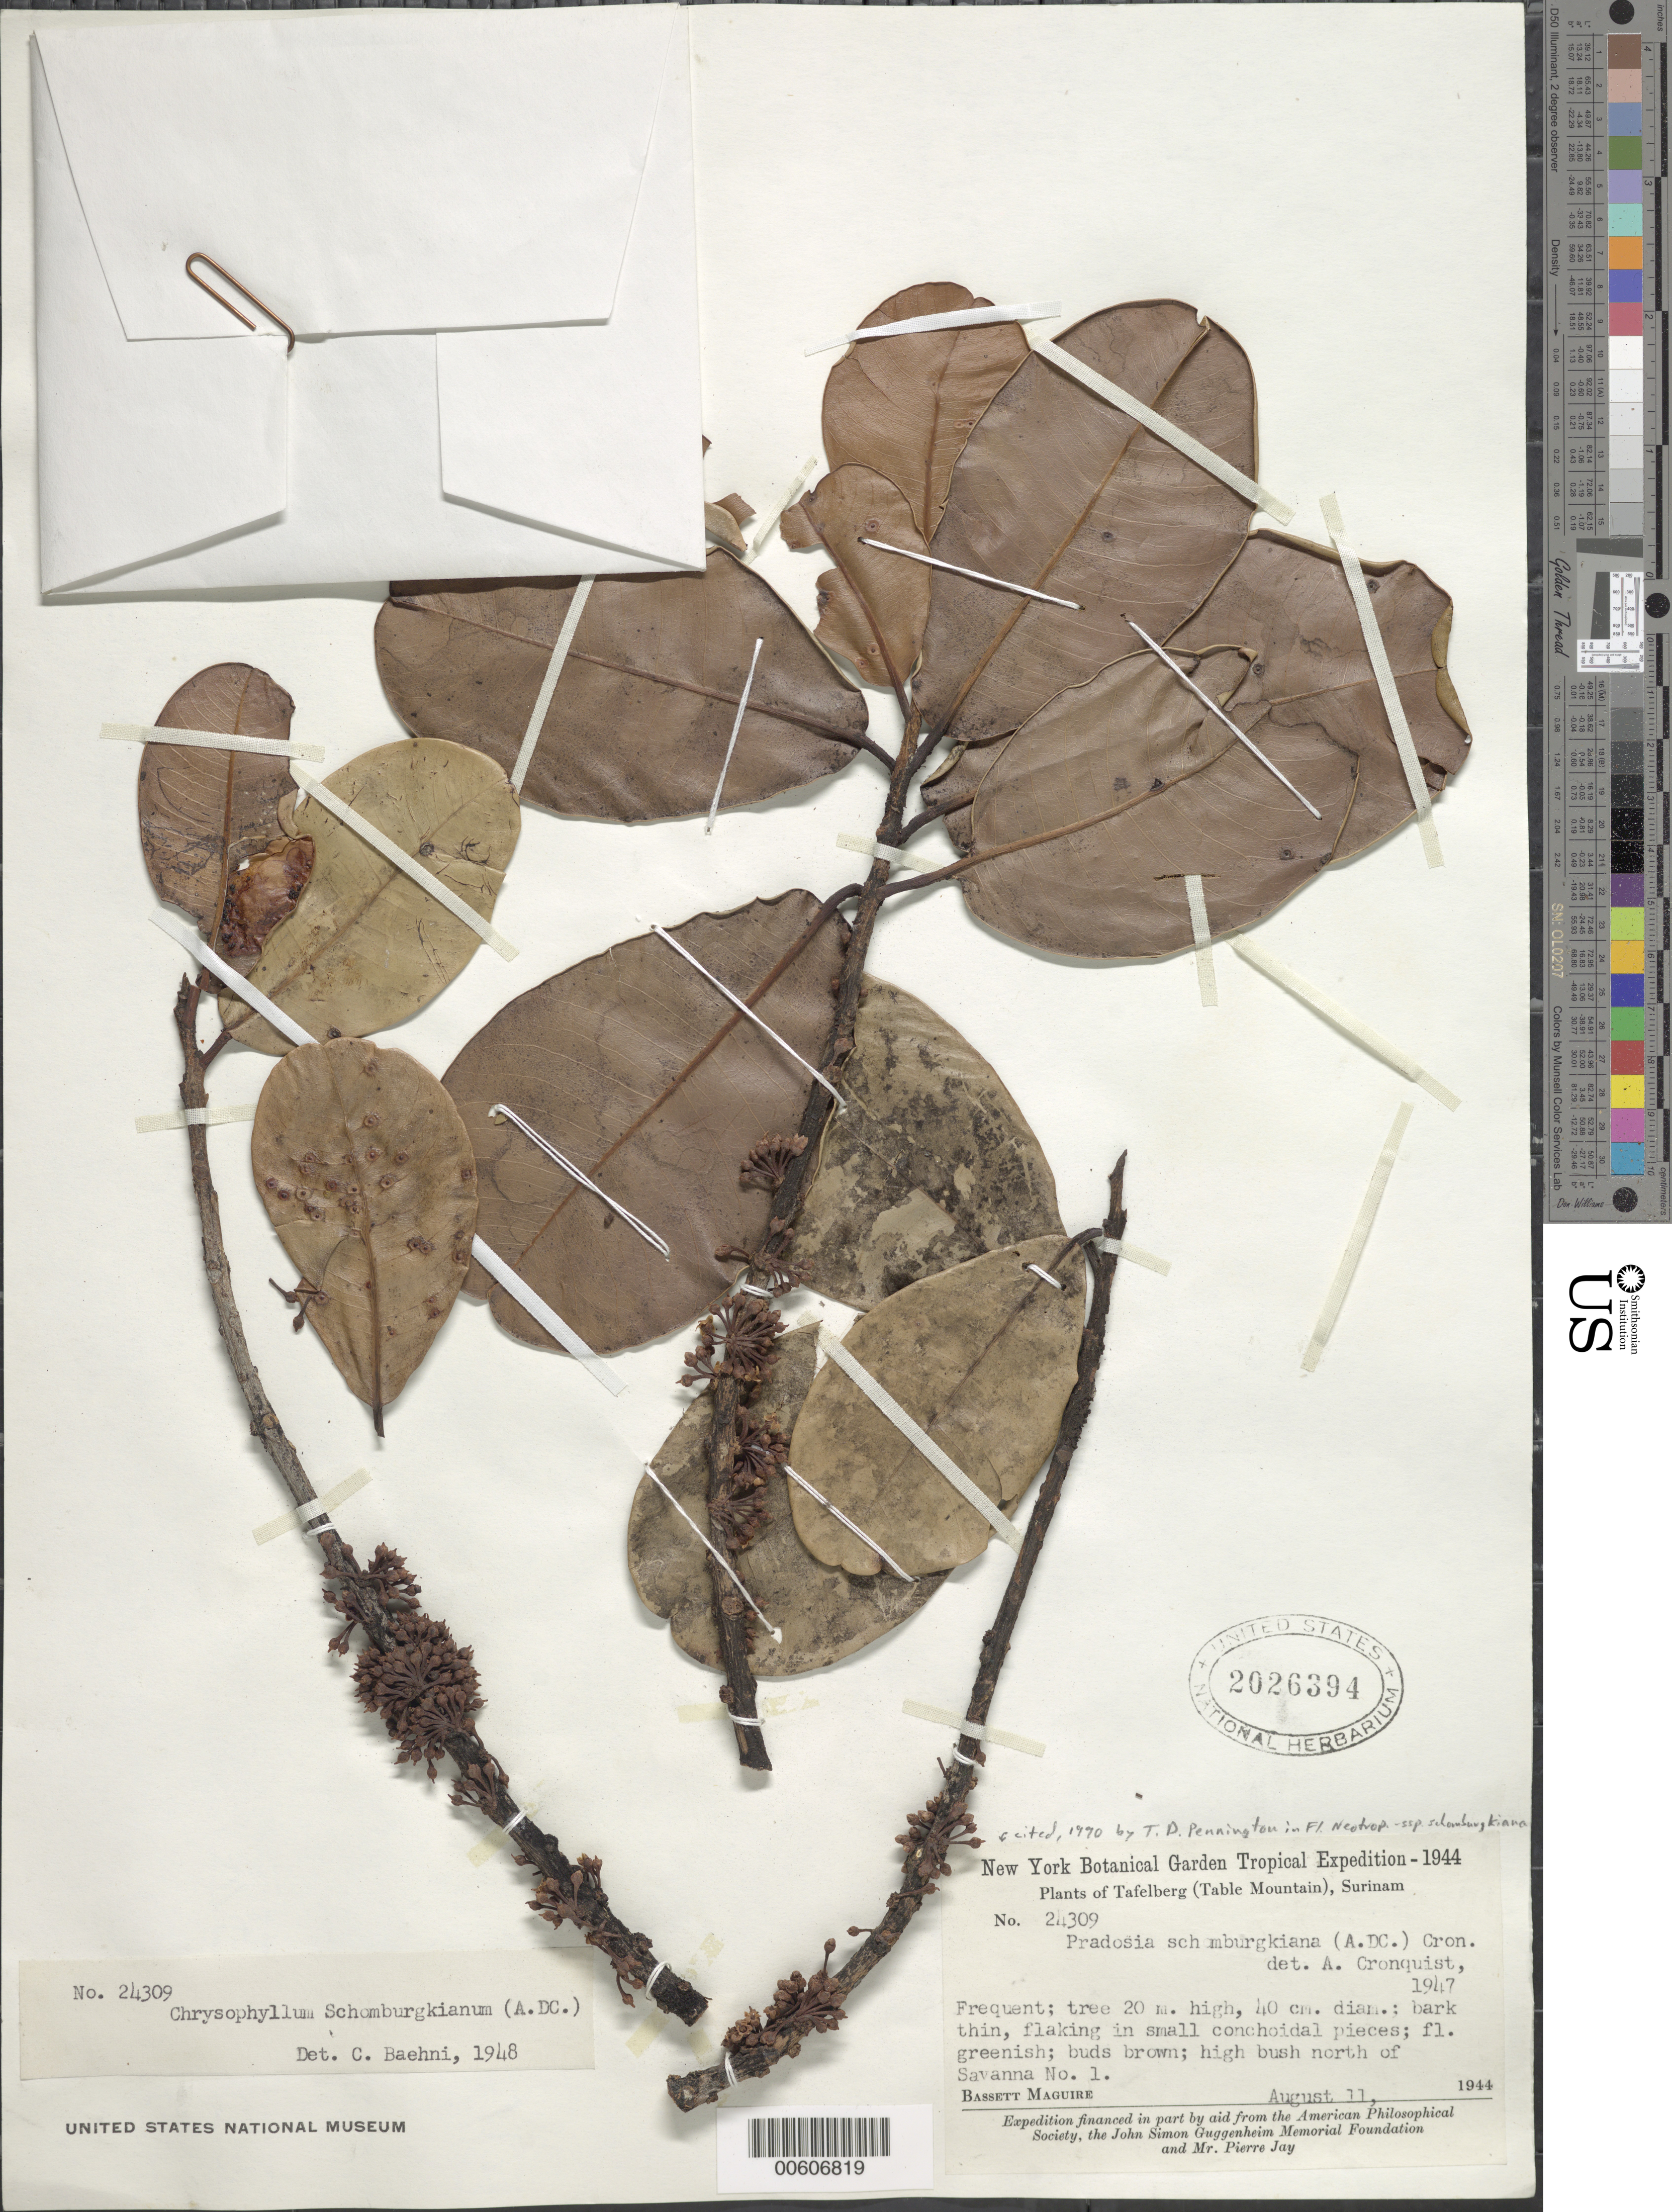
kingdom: Plantae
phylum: Tracheophyta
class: Magnoliopsida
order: Ericales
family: Sapotaceae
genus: Pradosia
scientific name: Pradosia schomburgkiana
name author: (A. DC.) Cronq.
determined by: Pennington, T. D., (K)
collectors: B. Maguire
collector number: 24309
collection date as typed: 11-Aug-44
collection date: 1944-08-11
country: Suriname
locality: Tafelberg (Table Mountain), Savanna III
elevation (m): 565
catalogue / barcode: US 2026394